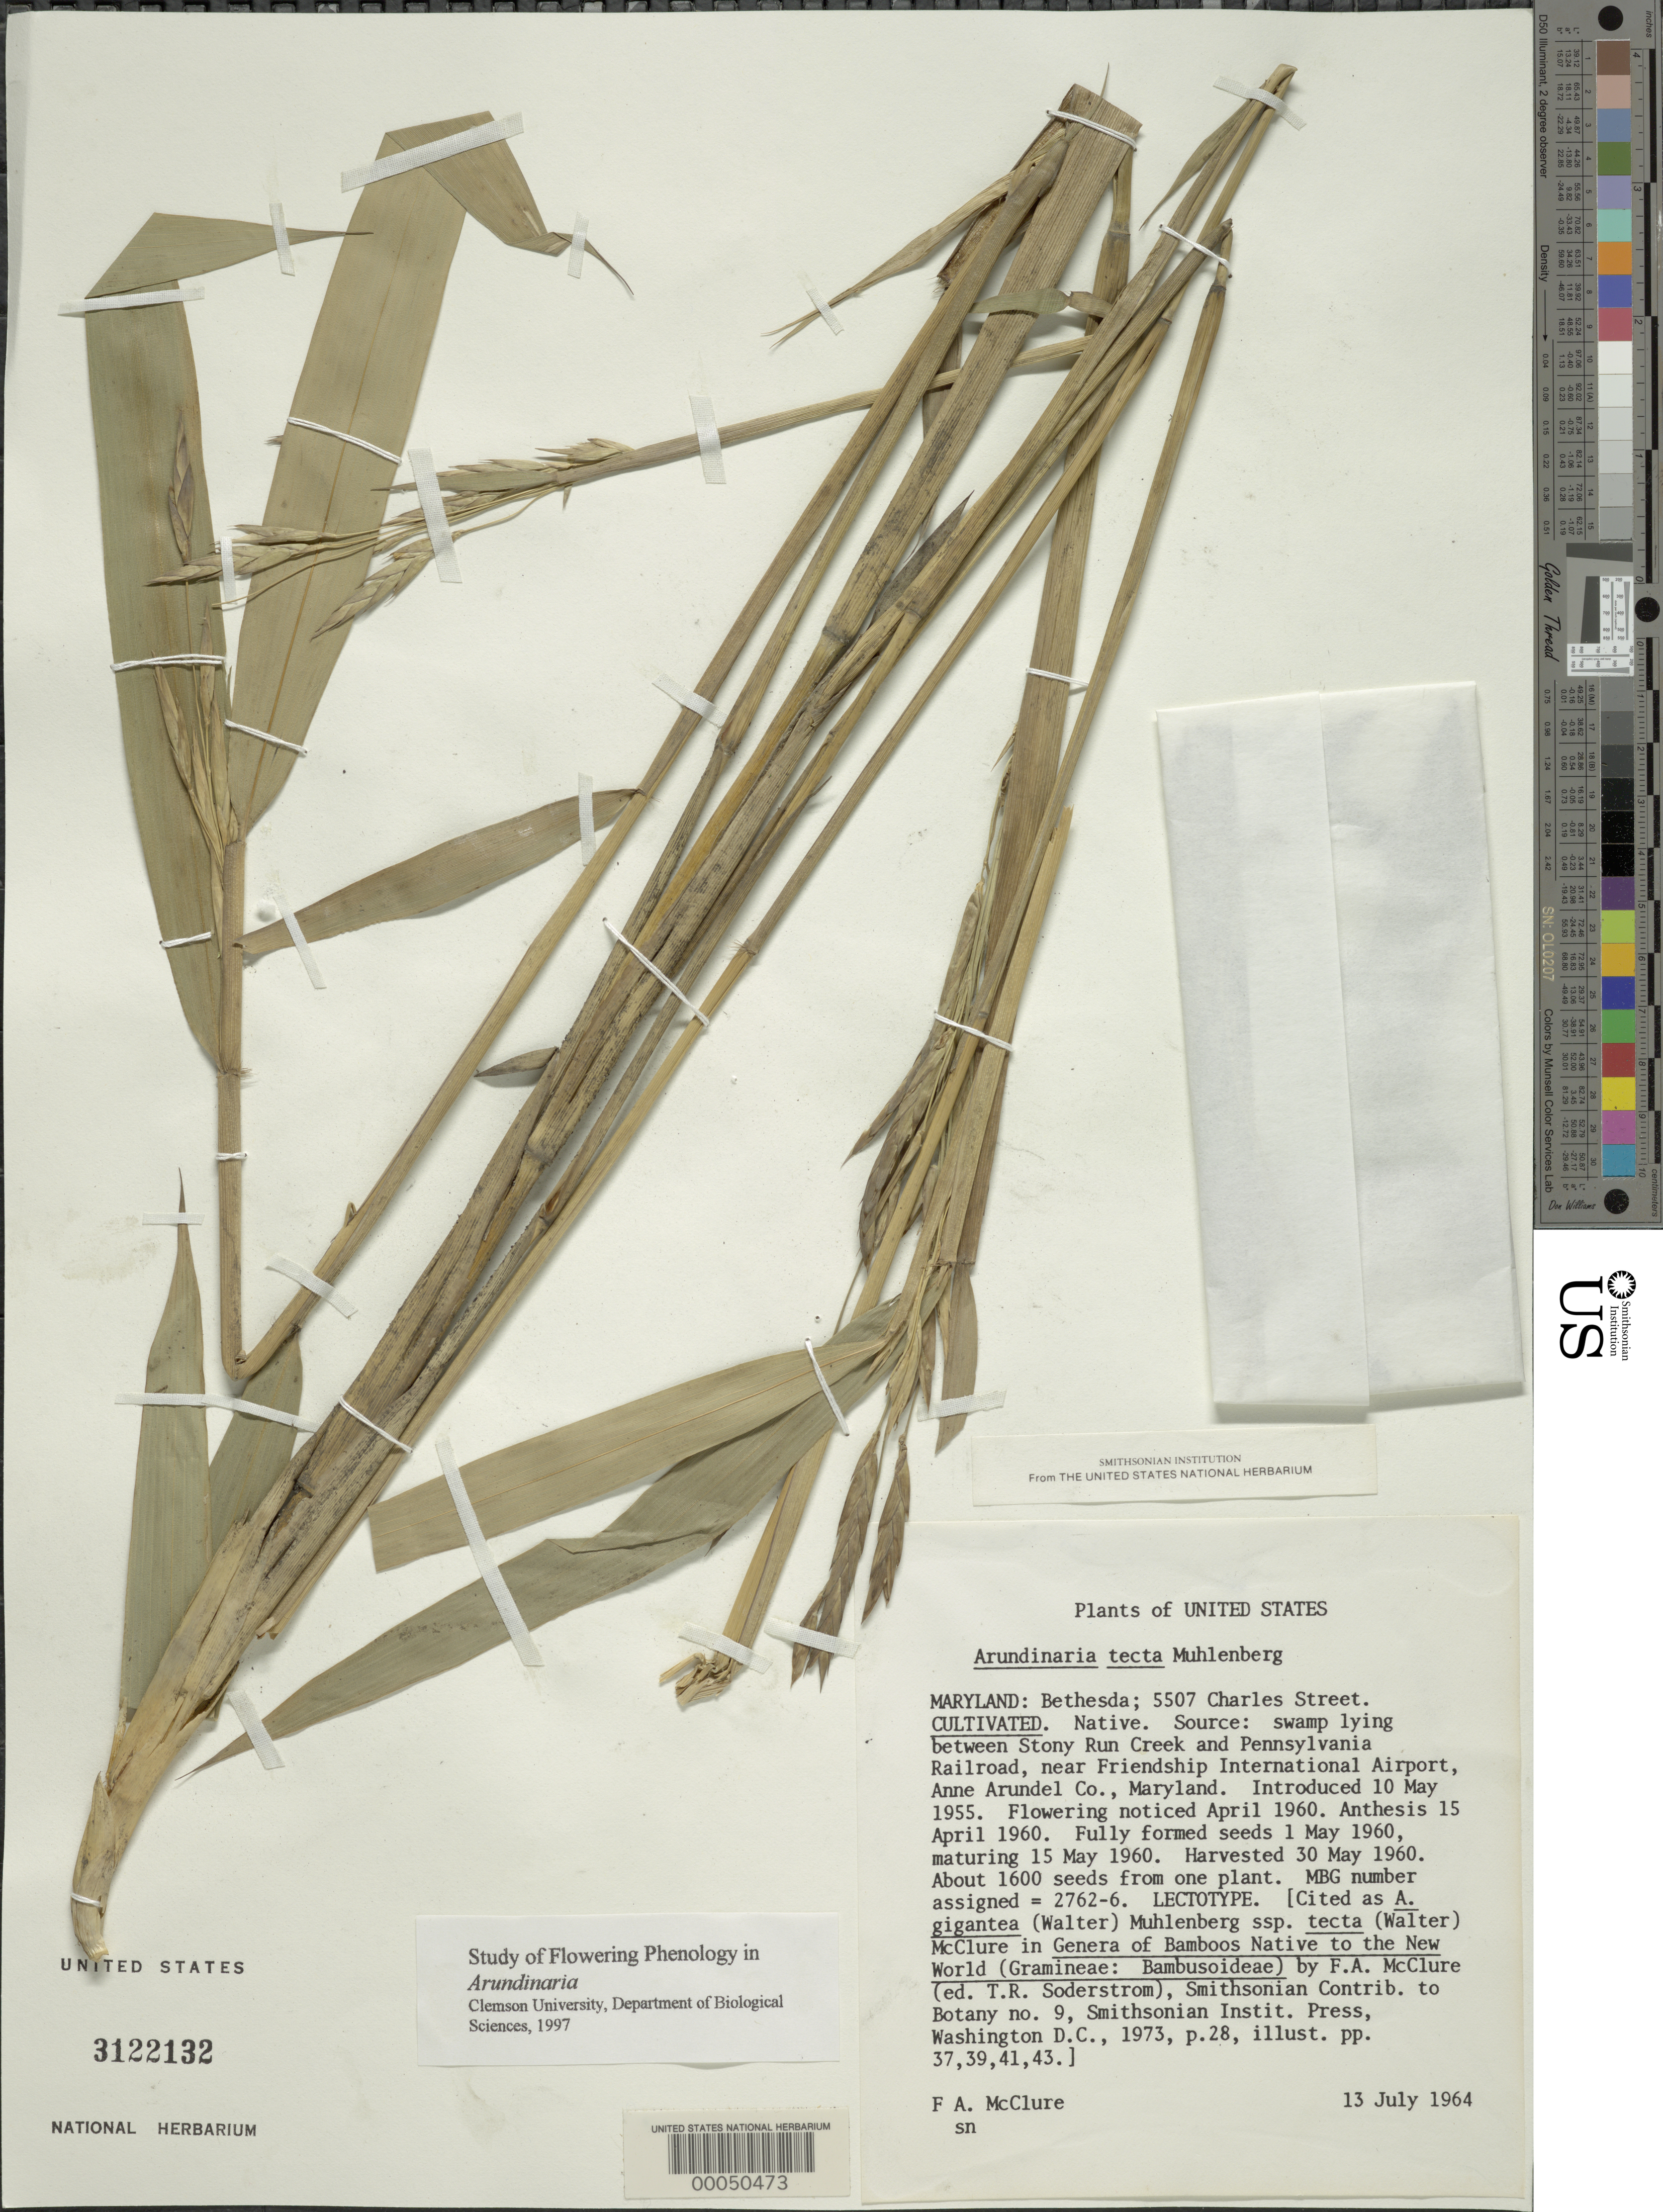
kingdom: Plantae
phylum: Tracheophyta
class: Liliopsida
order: Poales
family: Poaceae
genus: Arundinaria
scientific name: Arundinaria tecta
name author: (Walter) Muhl.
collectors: F. A. McClure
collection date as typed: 13 Jul 1964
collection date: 1964-07-13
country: United States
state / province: Maryland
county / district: Montgomery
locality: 5507 Charles Street, Bethesda (McClure's garden)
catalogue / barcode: US 3122132